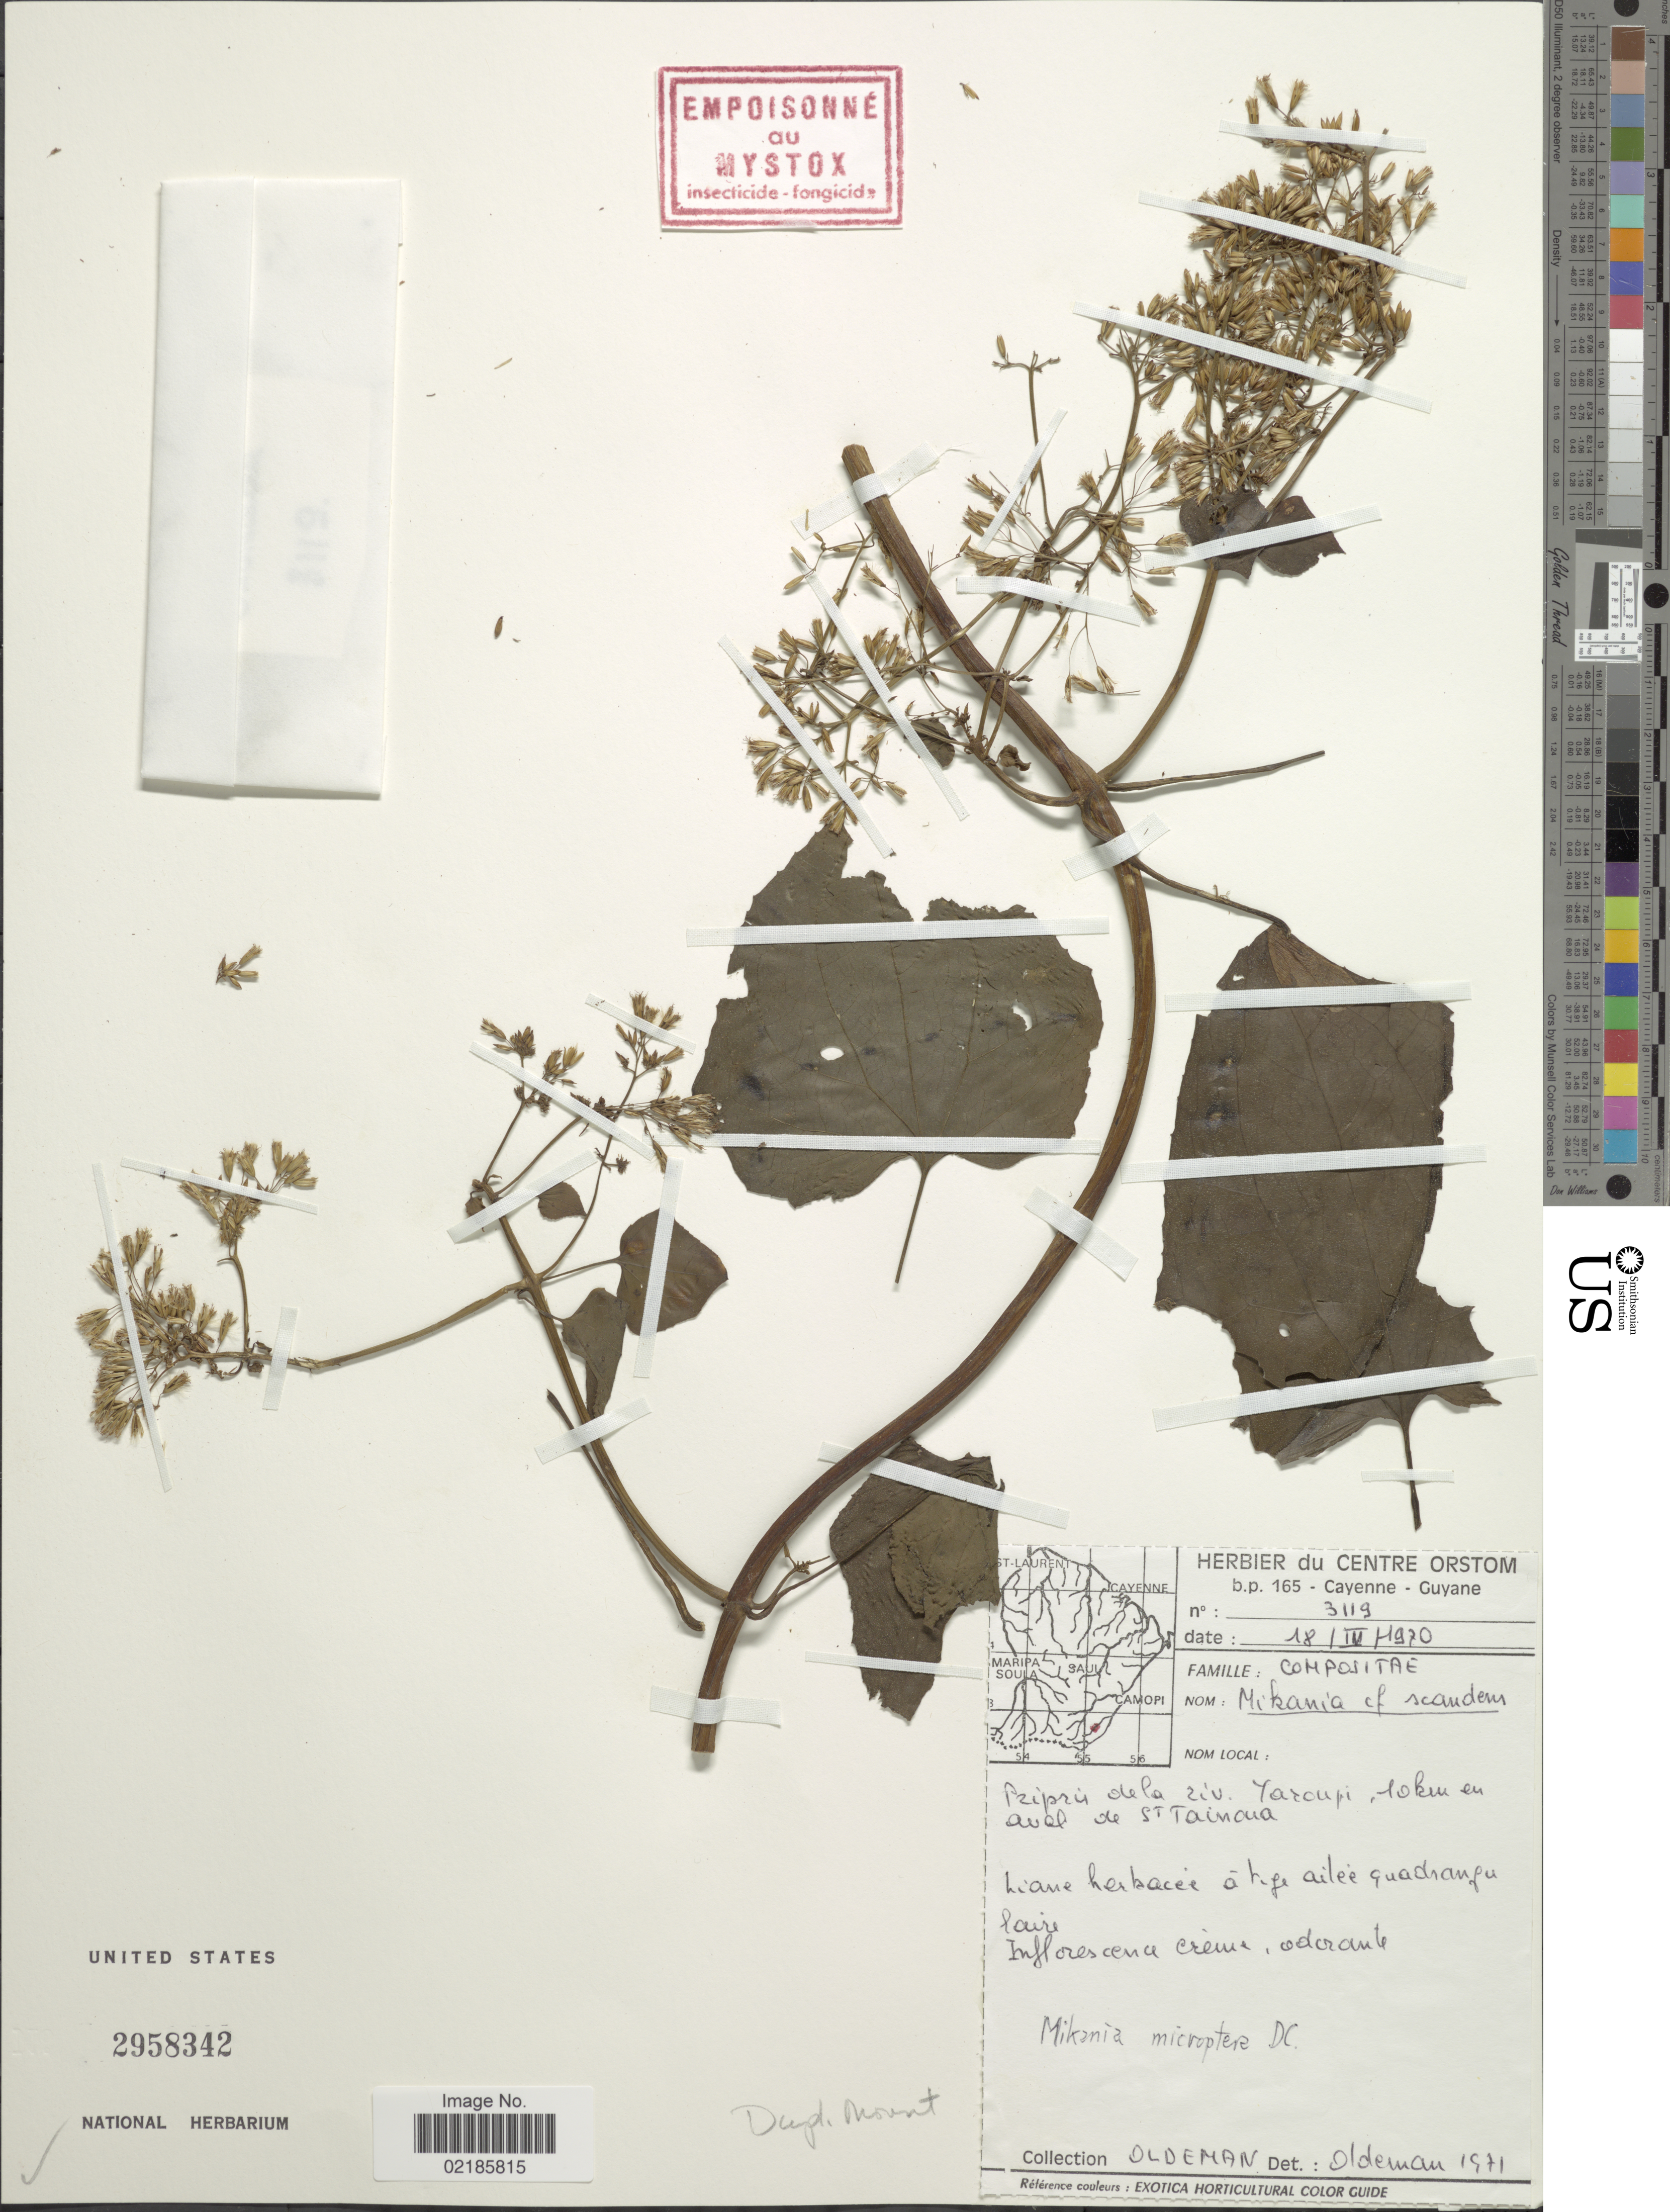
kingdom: Plantae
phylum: Tracheophyta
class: Magnoliopsida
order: Asterales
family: Asteraceae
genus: Mikania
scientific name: Mikania scandens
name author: (L.) Willd.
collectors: -- Oldeman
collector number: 3119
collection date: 1970-04-18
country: French Guiana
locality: Pripris de la riv. Yaroupi. Yoku en avel de St. Tainoua [interpreted]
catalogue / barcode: US 2958342